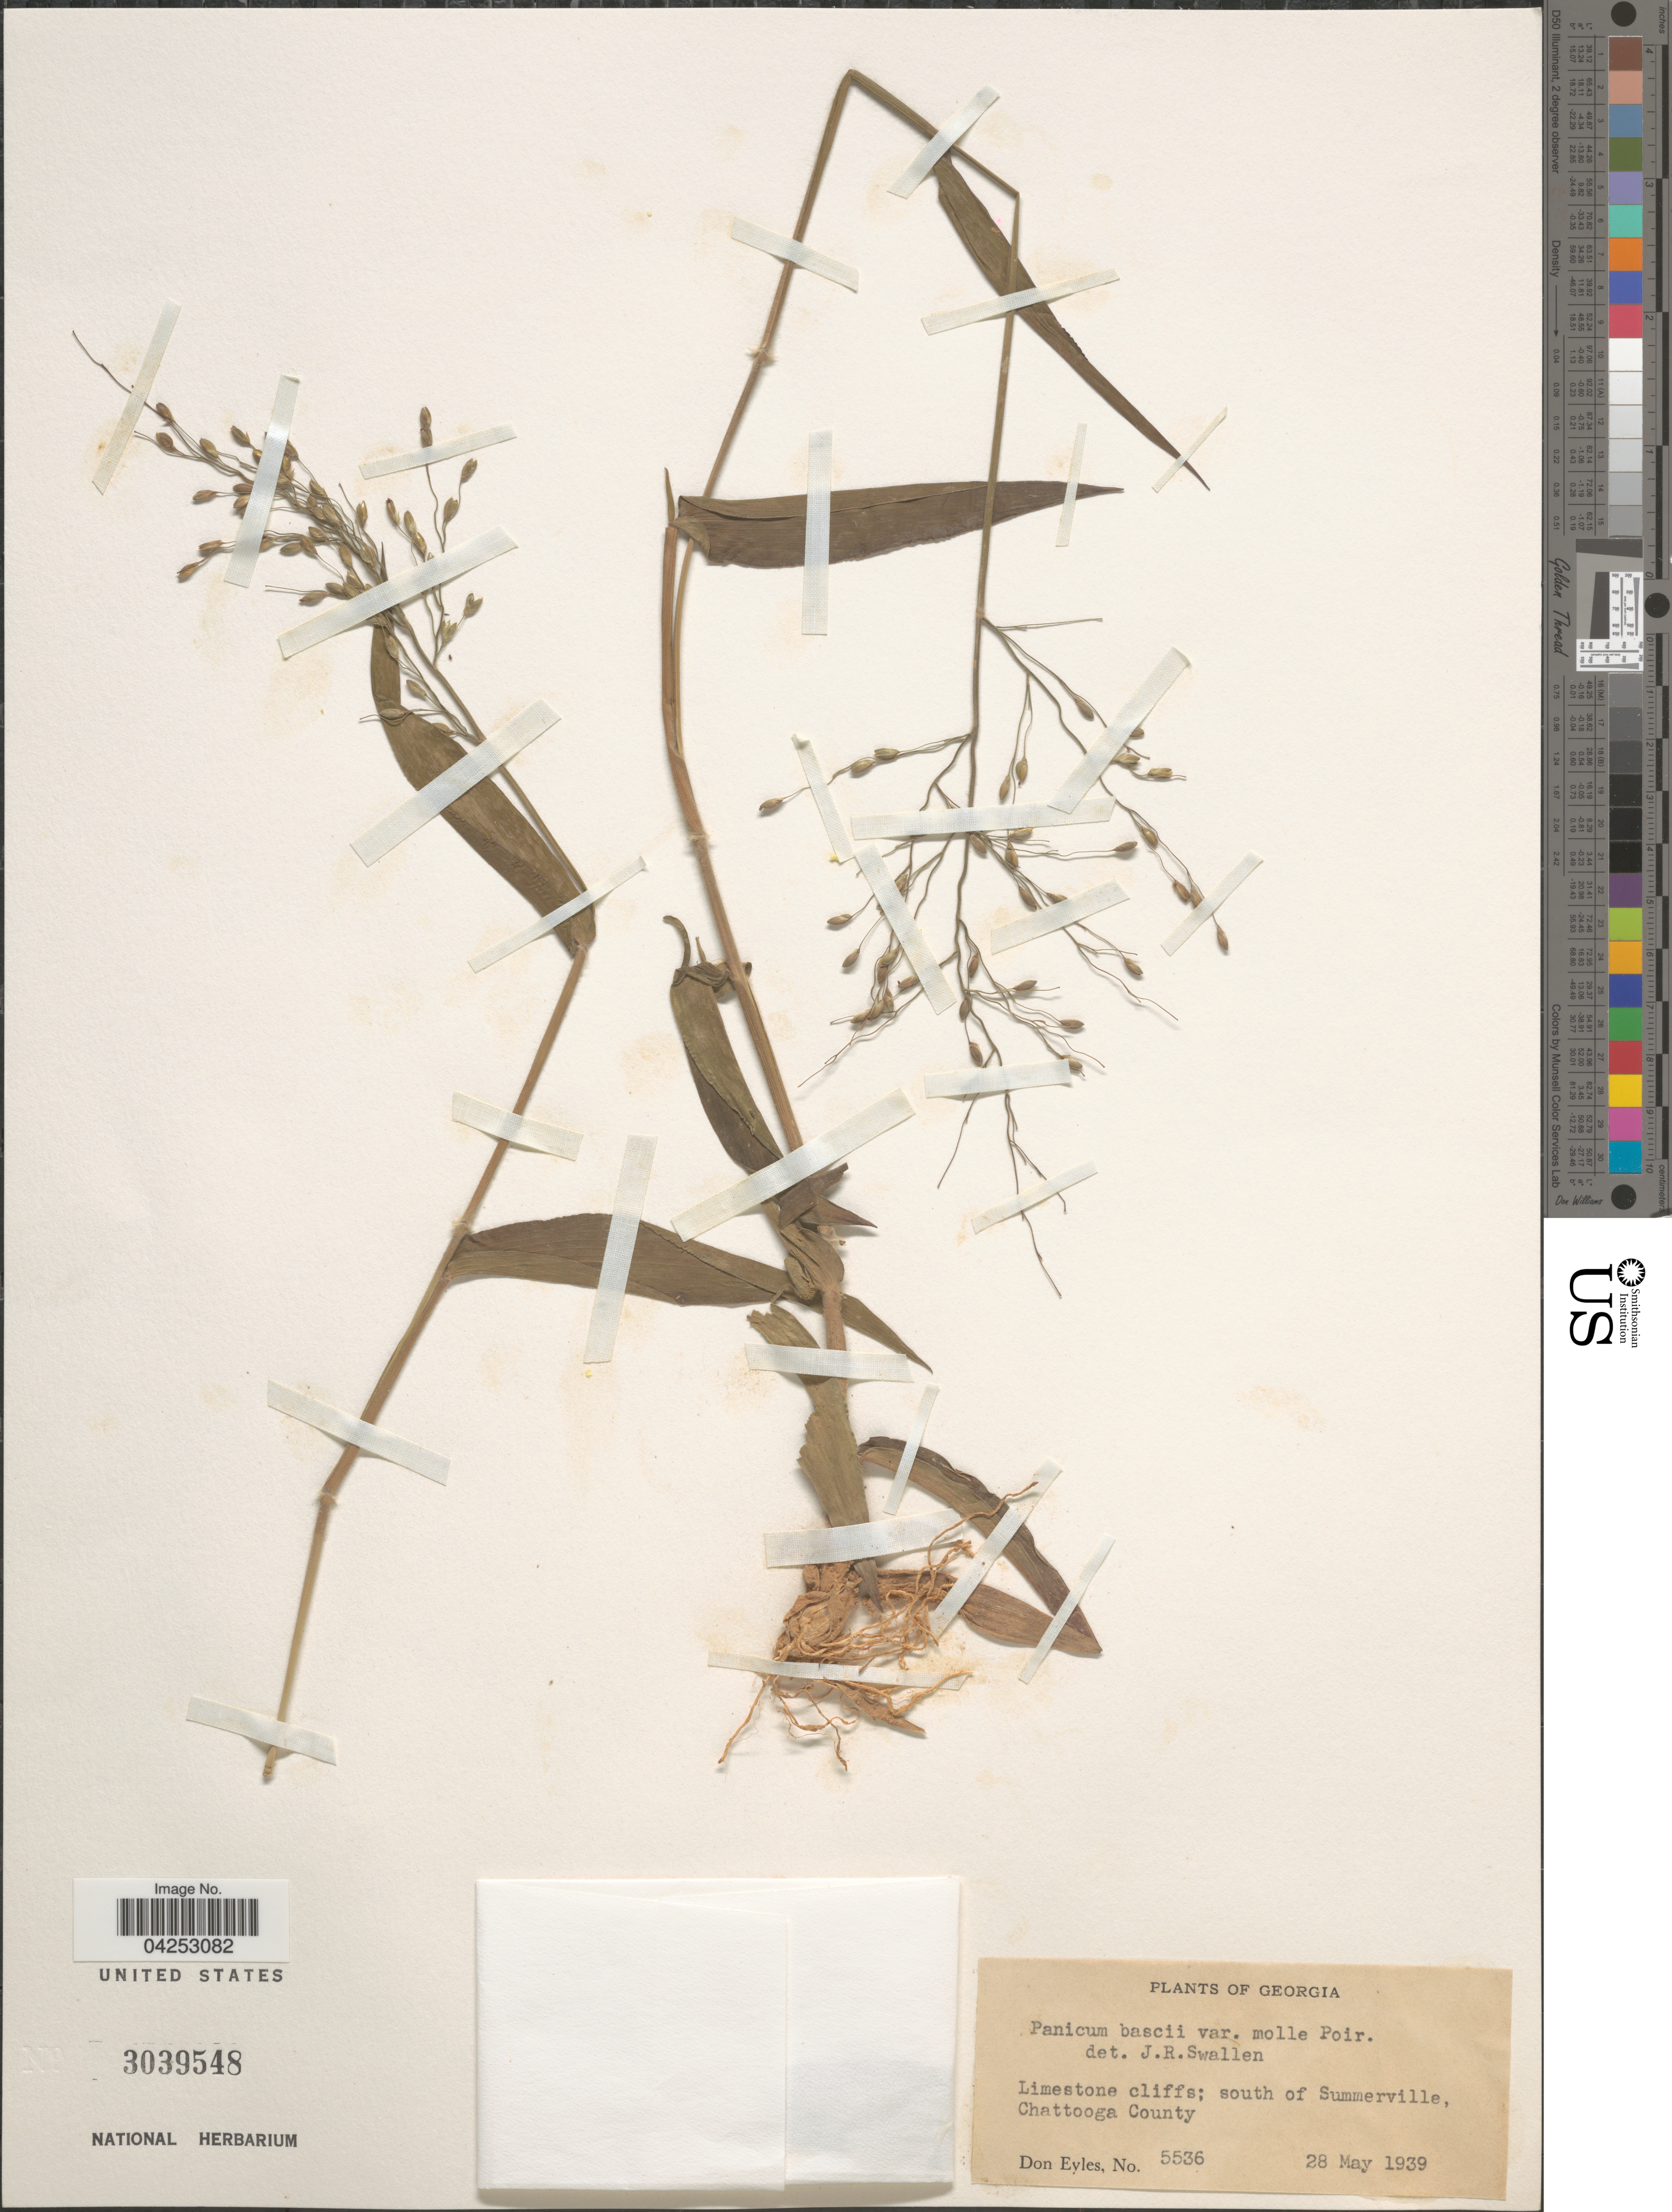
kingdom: Plantae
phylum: Tracheophyta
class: Liliopsida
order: Poales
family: Poaceae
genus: Dichanthelium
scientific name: Dichanthelium boscii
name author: (Poir.) Gould & C.A. Clark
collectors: D. Eyles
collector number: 5536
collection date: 1939-05-28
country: United States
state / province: Georgia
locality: Limestone cliffs; south of Summerville, Chattooga County.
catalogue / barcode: US 3039548